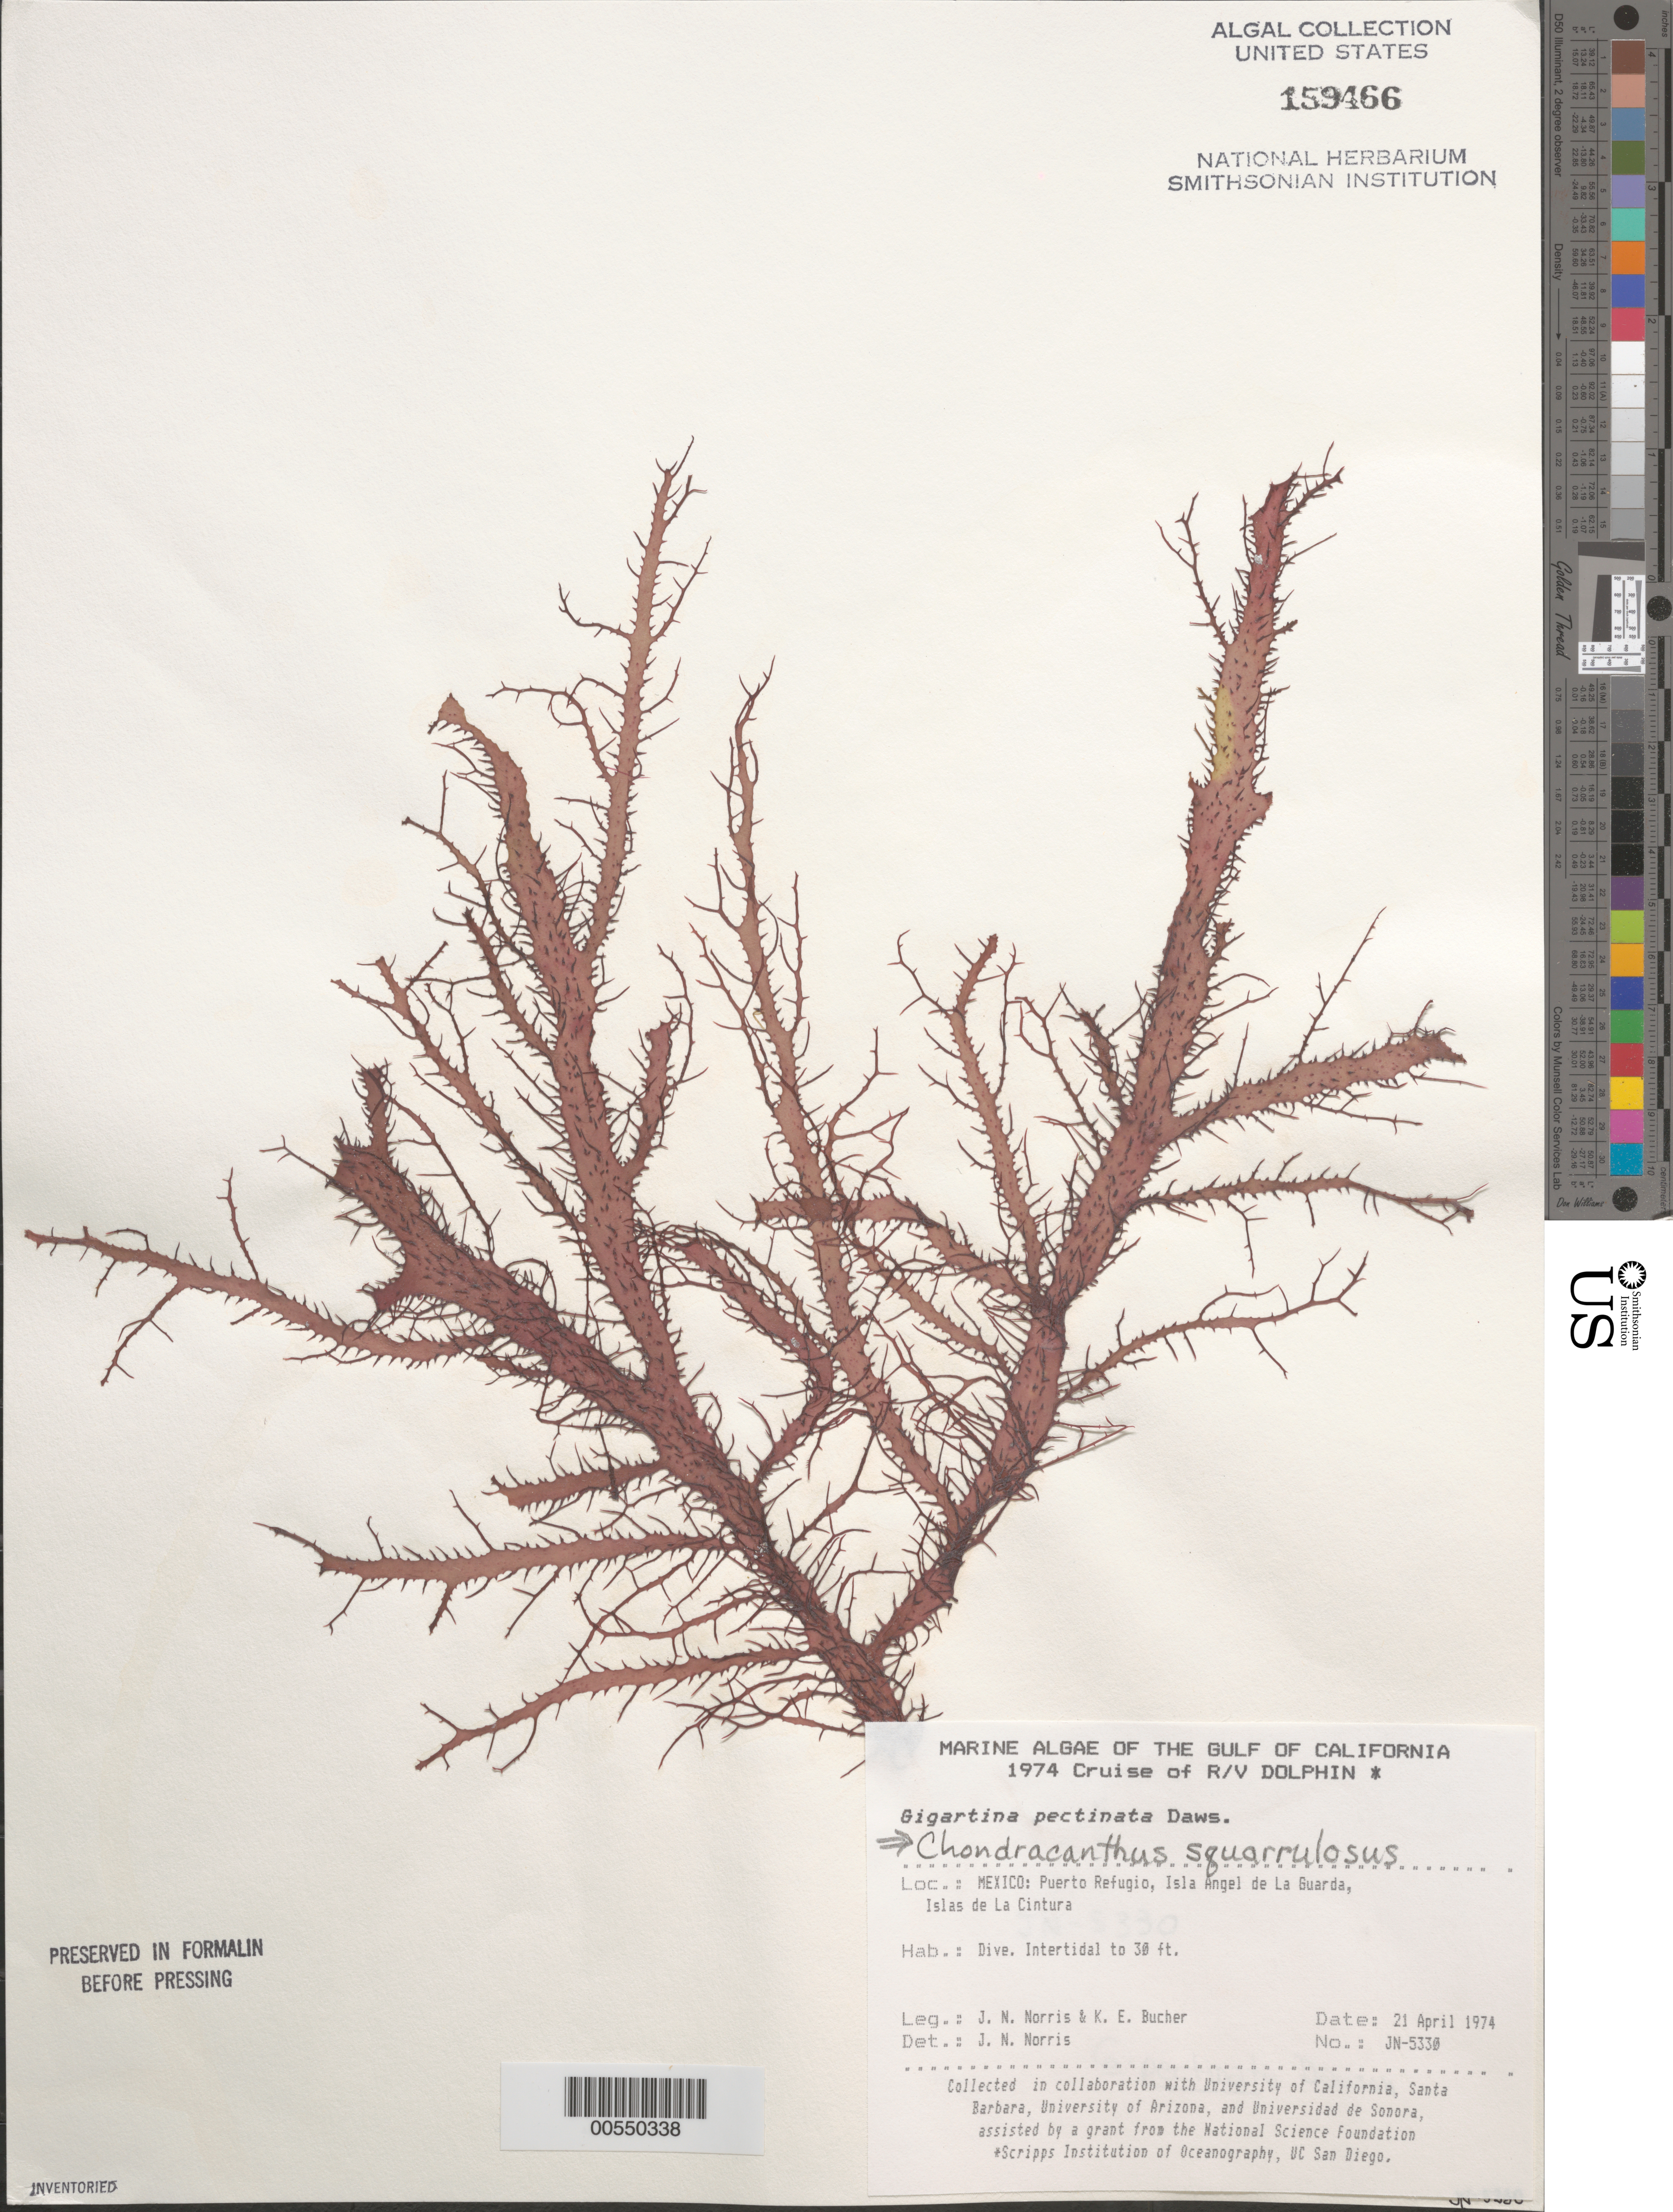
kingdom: Plantae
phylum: Rhodophyta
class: Florideophyceae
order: Gigartinales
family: Gigartinaceae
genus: Chondracanthus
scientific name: Chondracanthus squarrulosus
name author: (Setch. & N.L. Gardner) J.R. Hughey et al.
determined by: Norris, James N.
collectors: J. N. Norris & K. E. Bucher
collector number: JN-5330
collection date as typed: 21 Apr 1974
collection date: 1974-04-21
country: Mexico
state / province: Baja California Norte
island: Isla Angel de la Guarda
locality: Puerto Refugio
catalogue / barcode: US 159466